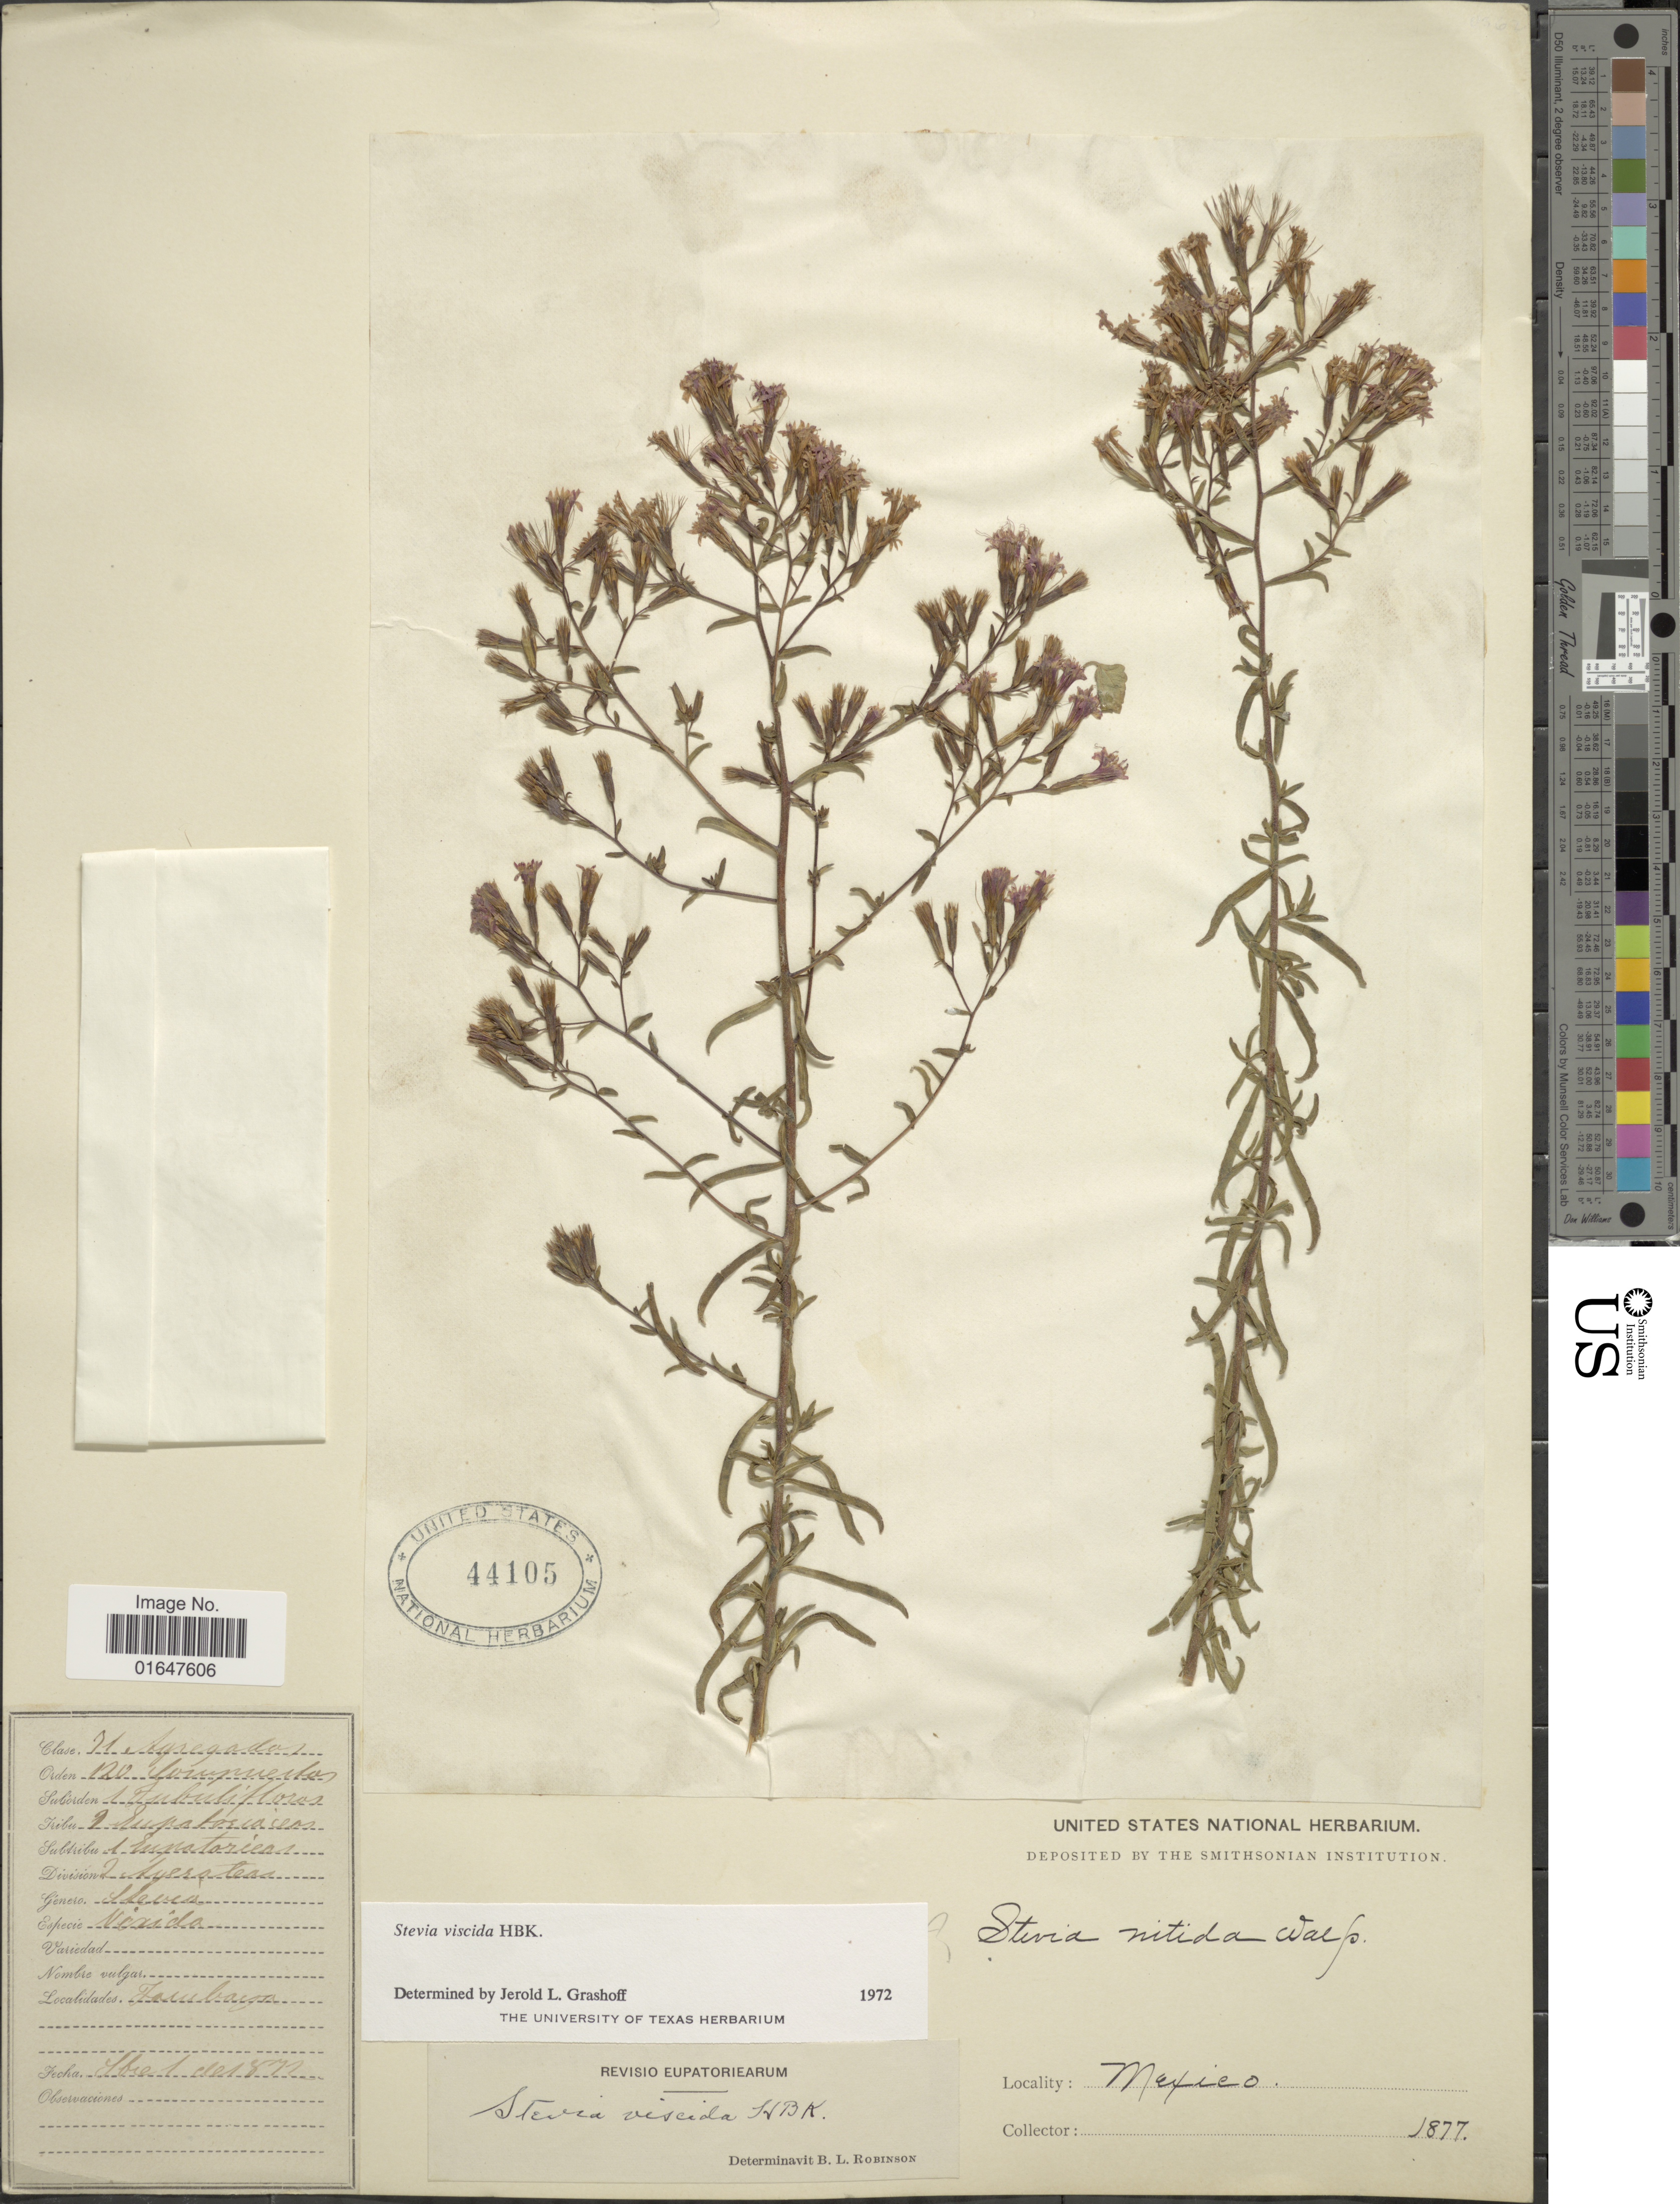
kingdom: Plantae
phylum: Tracheophyta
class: Magnoliopsida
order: Asterales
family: Asteraceae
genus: Stevia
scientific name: Stevia viscida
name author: Kunth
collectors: U.S. National Herbarium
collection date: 1877-09-01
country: Mexico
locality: Tambaya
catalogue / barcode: US 44105